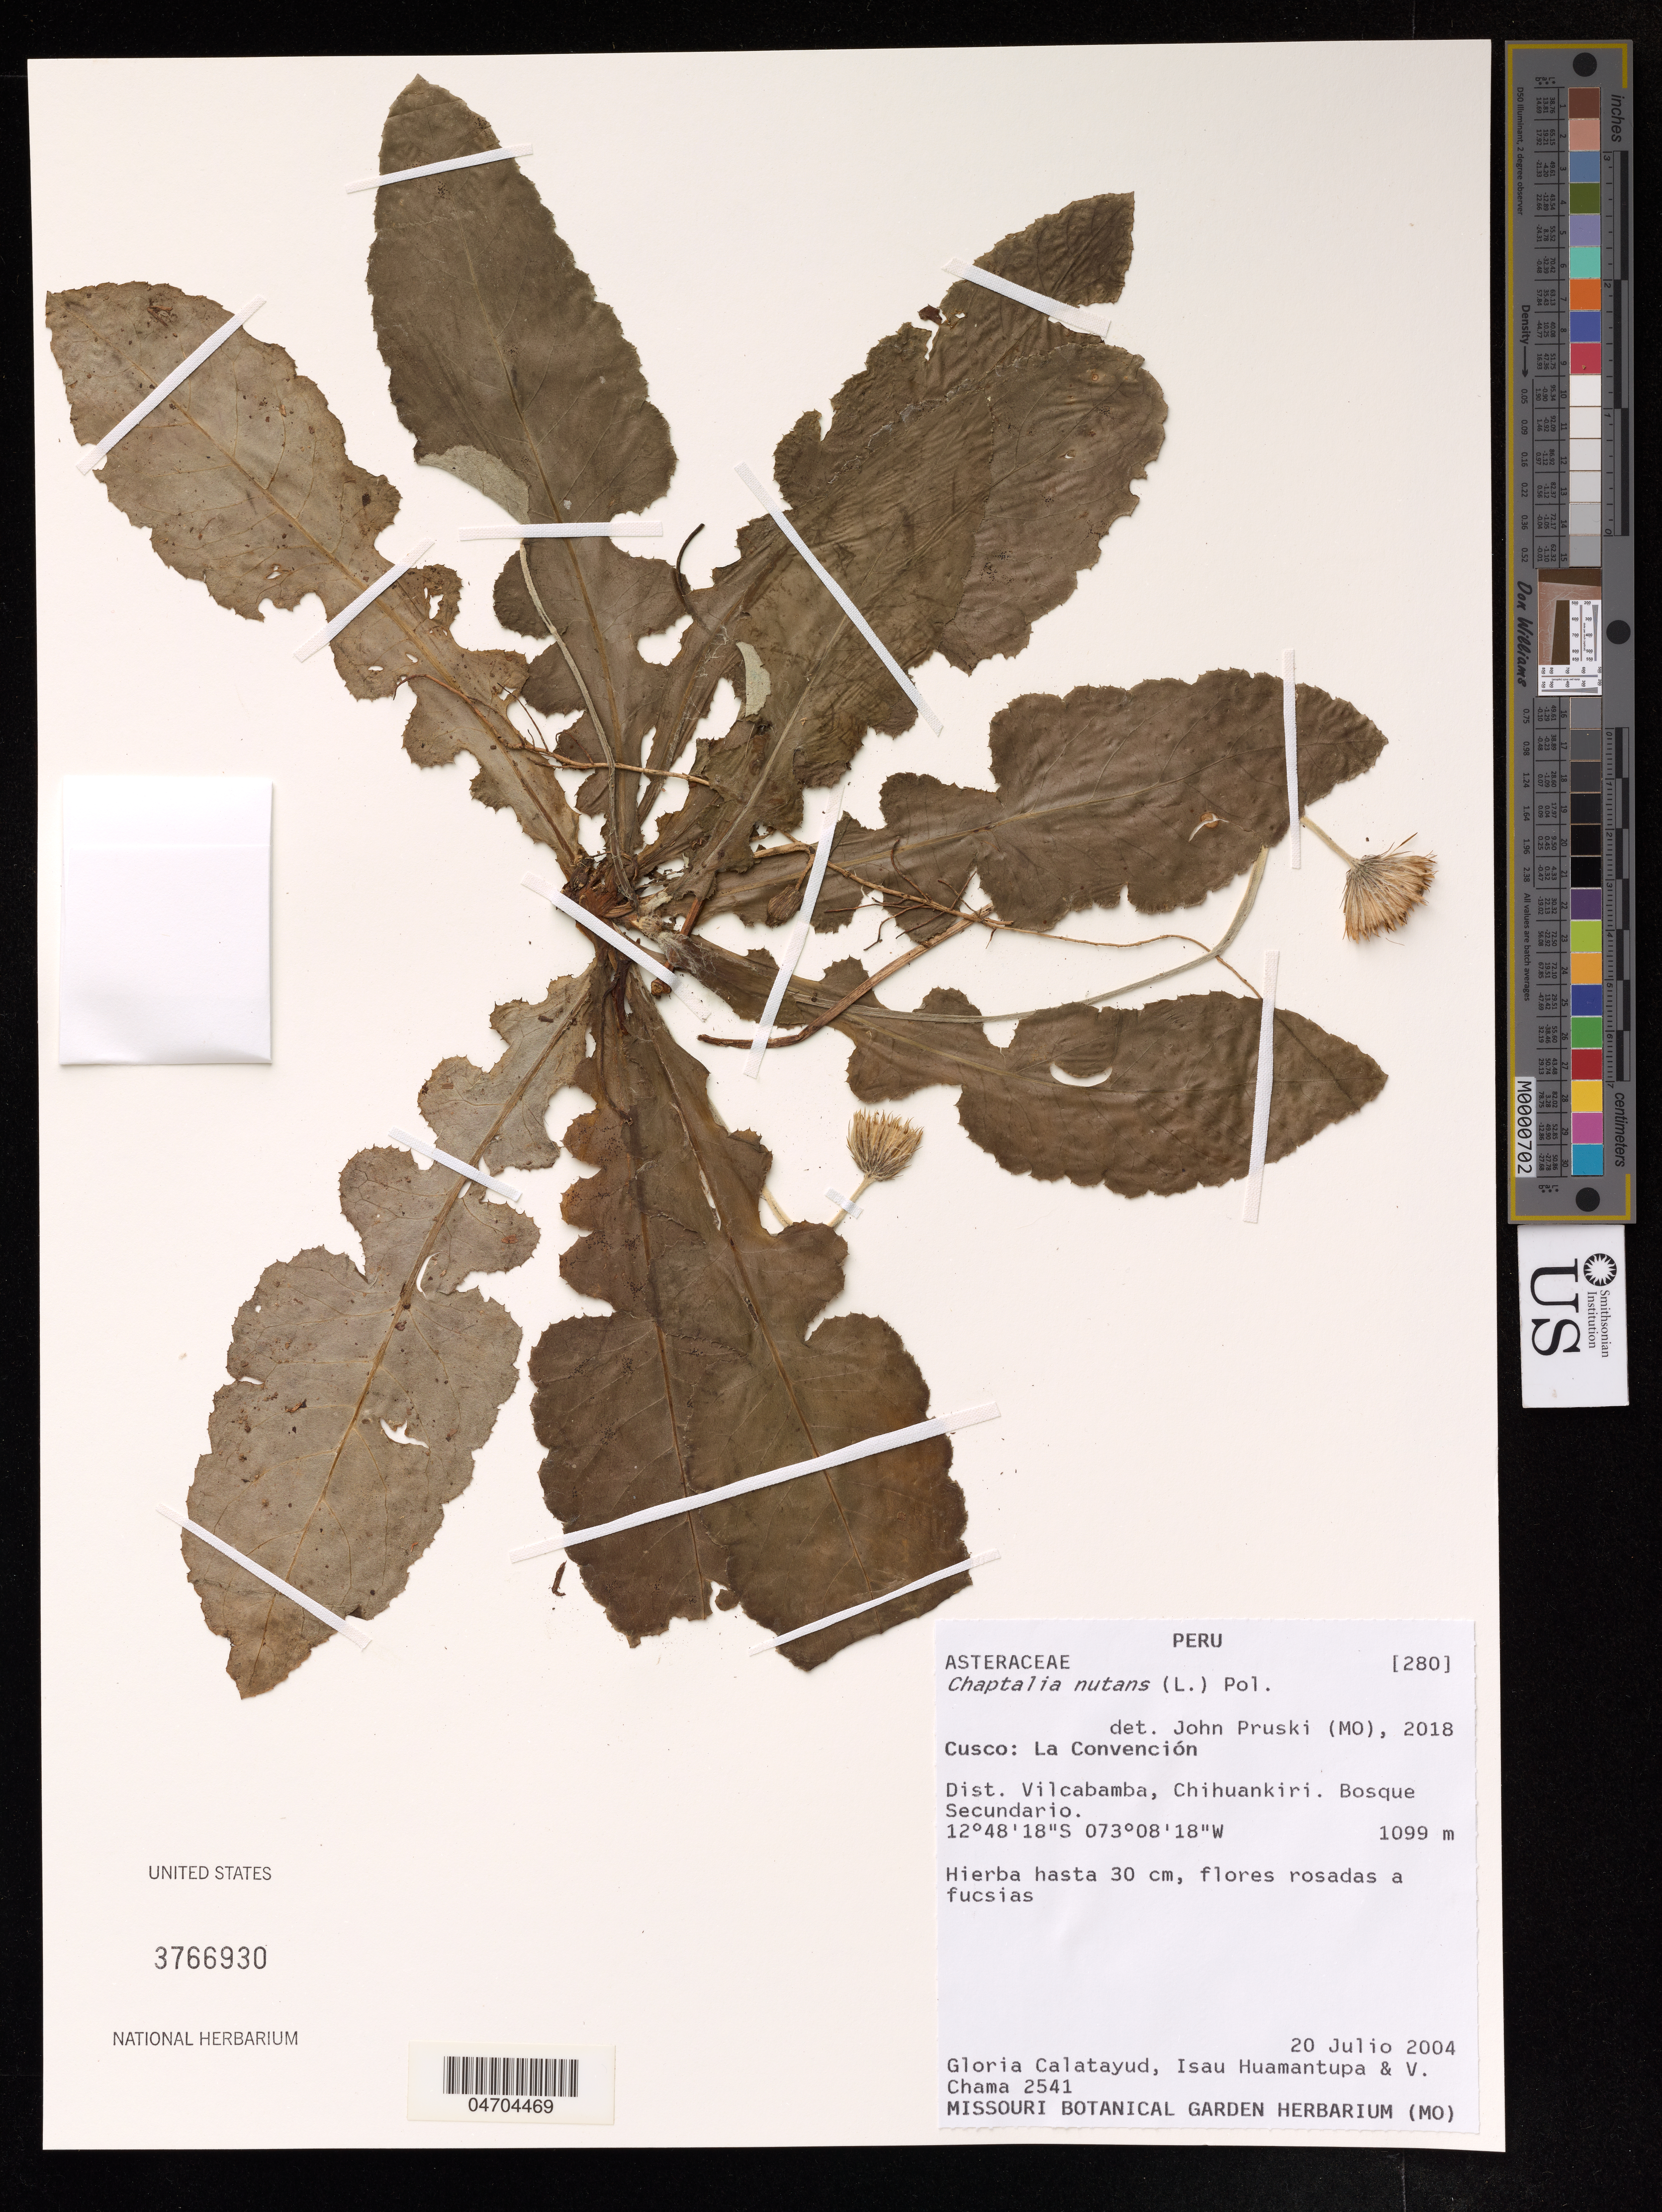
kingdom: Plantae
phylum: Tracheophyta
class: Magnoliopsida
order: Asterales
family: Asteraceae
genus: Chaptalia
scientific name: Chaptalia nutans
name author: (L.) Pol.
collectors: G. Calatayud, I. Huamantupa & V. Chama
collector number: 2541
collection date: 2004-07-20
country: Peru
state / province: Cusco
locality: La Convención, Dist. Vilcabamba, Chihuankiri, Boque Secundario.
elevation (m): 1099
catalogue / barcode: US 3766930